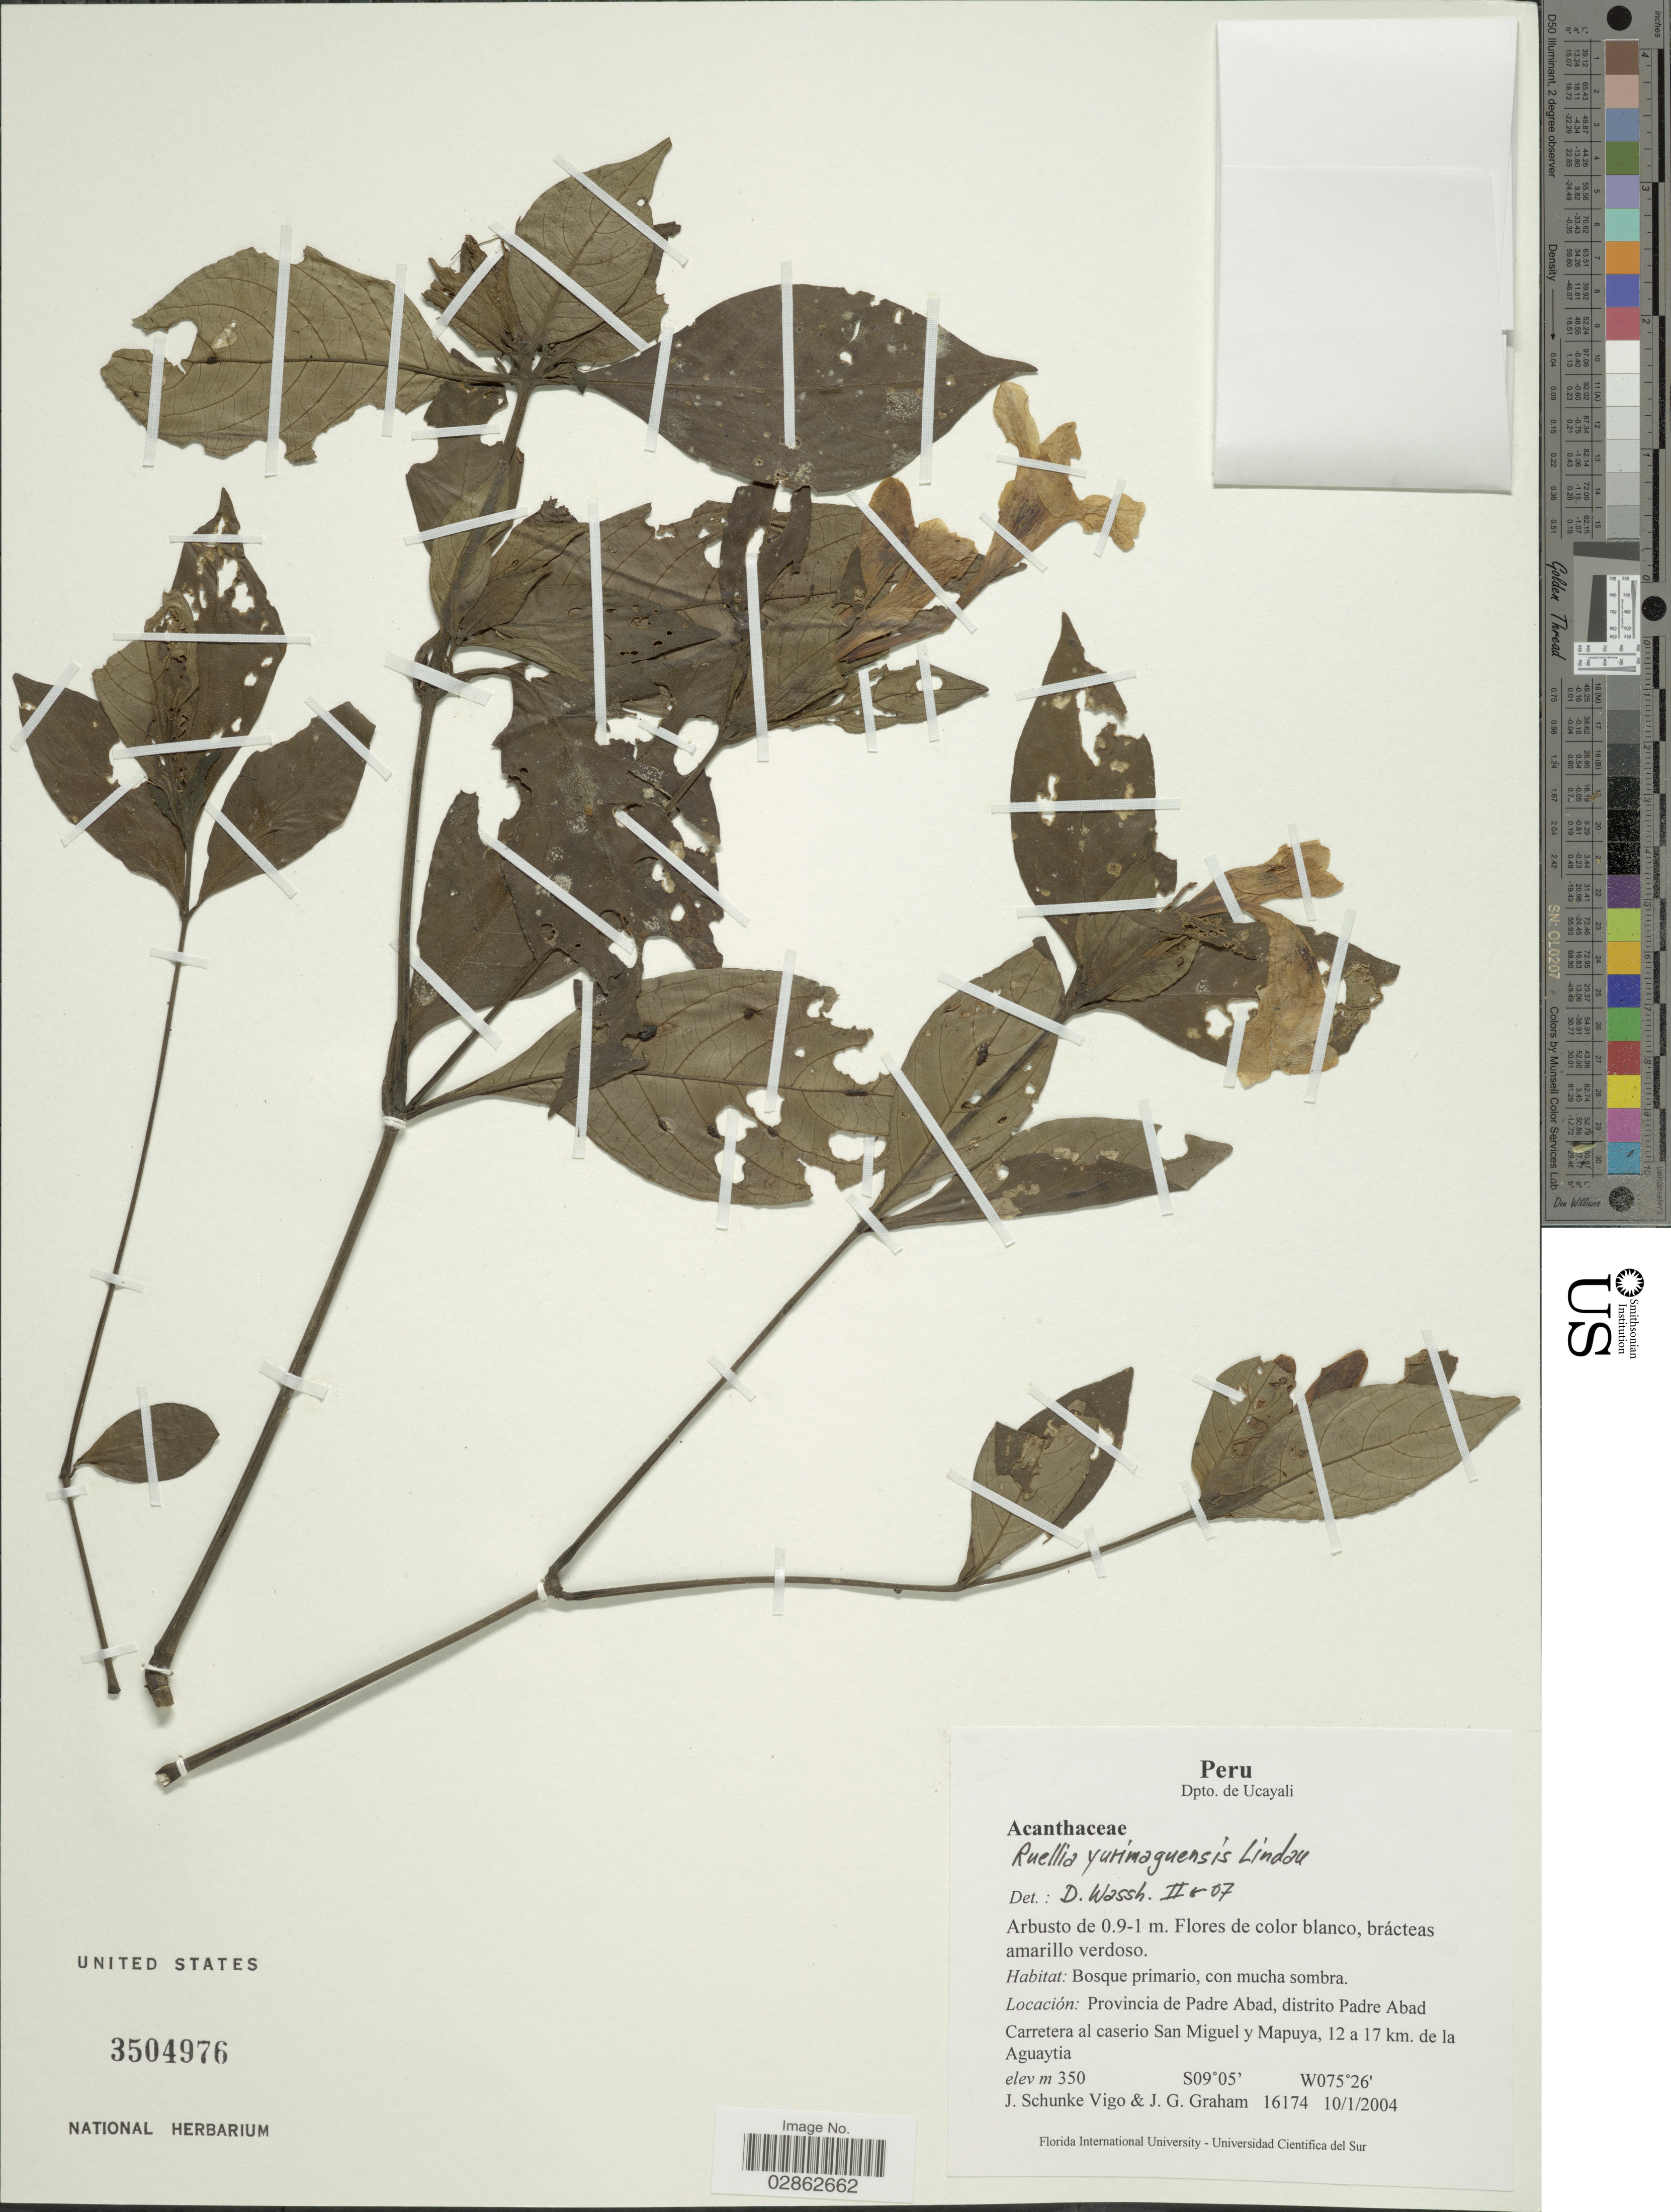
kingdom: Plantae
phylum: Tracheophyta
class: Magnoliopsida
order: Lamiales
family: Acanthaceae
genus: Ruellia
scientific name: Ruellia yurimaguensis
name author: Lindau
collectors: J. Schunke Vigo & J. Graham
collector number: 16174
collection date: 2004-01-10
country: Peru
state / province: Ucayali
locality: Dpto. de Ucayali. Provincia de Padre Abad, distrito Padre Abad. Carretera al caserio San Miguel y Mapuya, 12 a 17 km. de la Aguaytia.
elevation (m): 350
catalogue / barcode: US 3504976